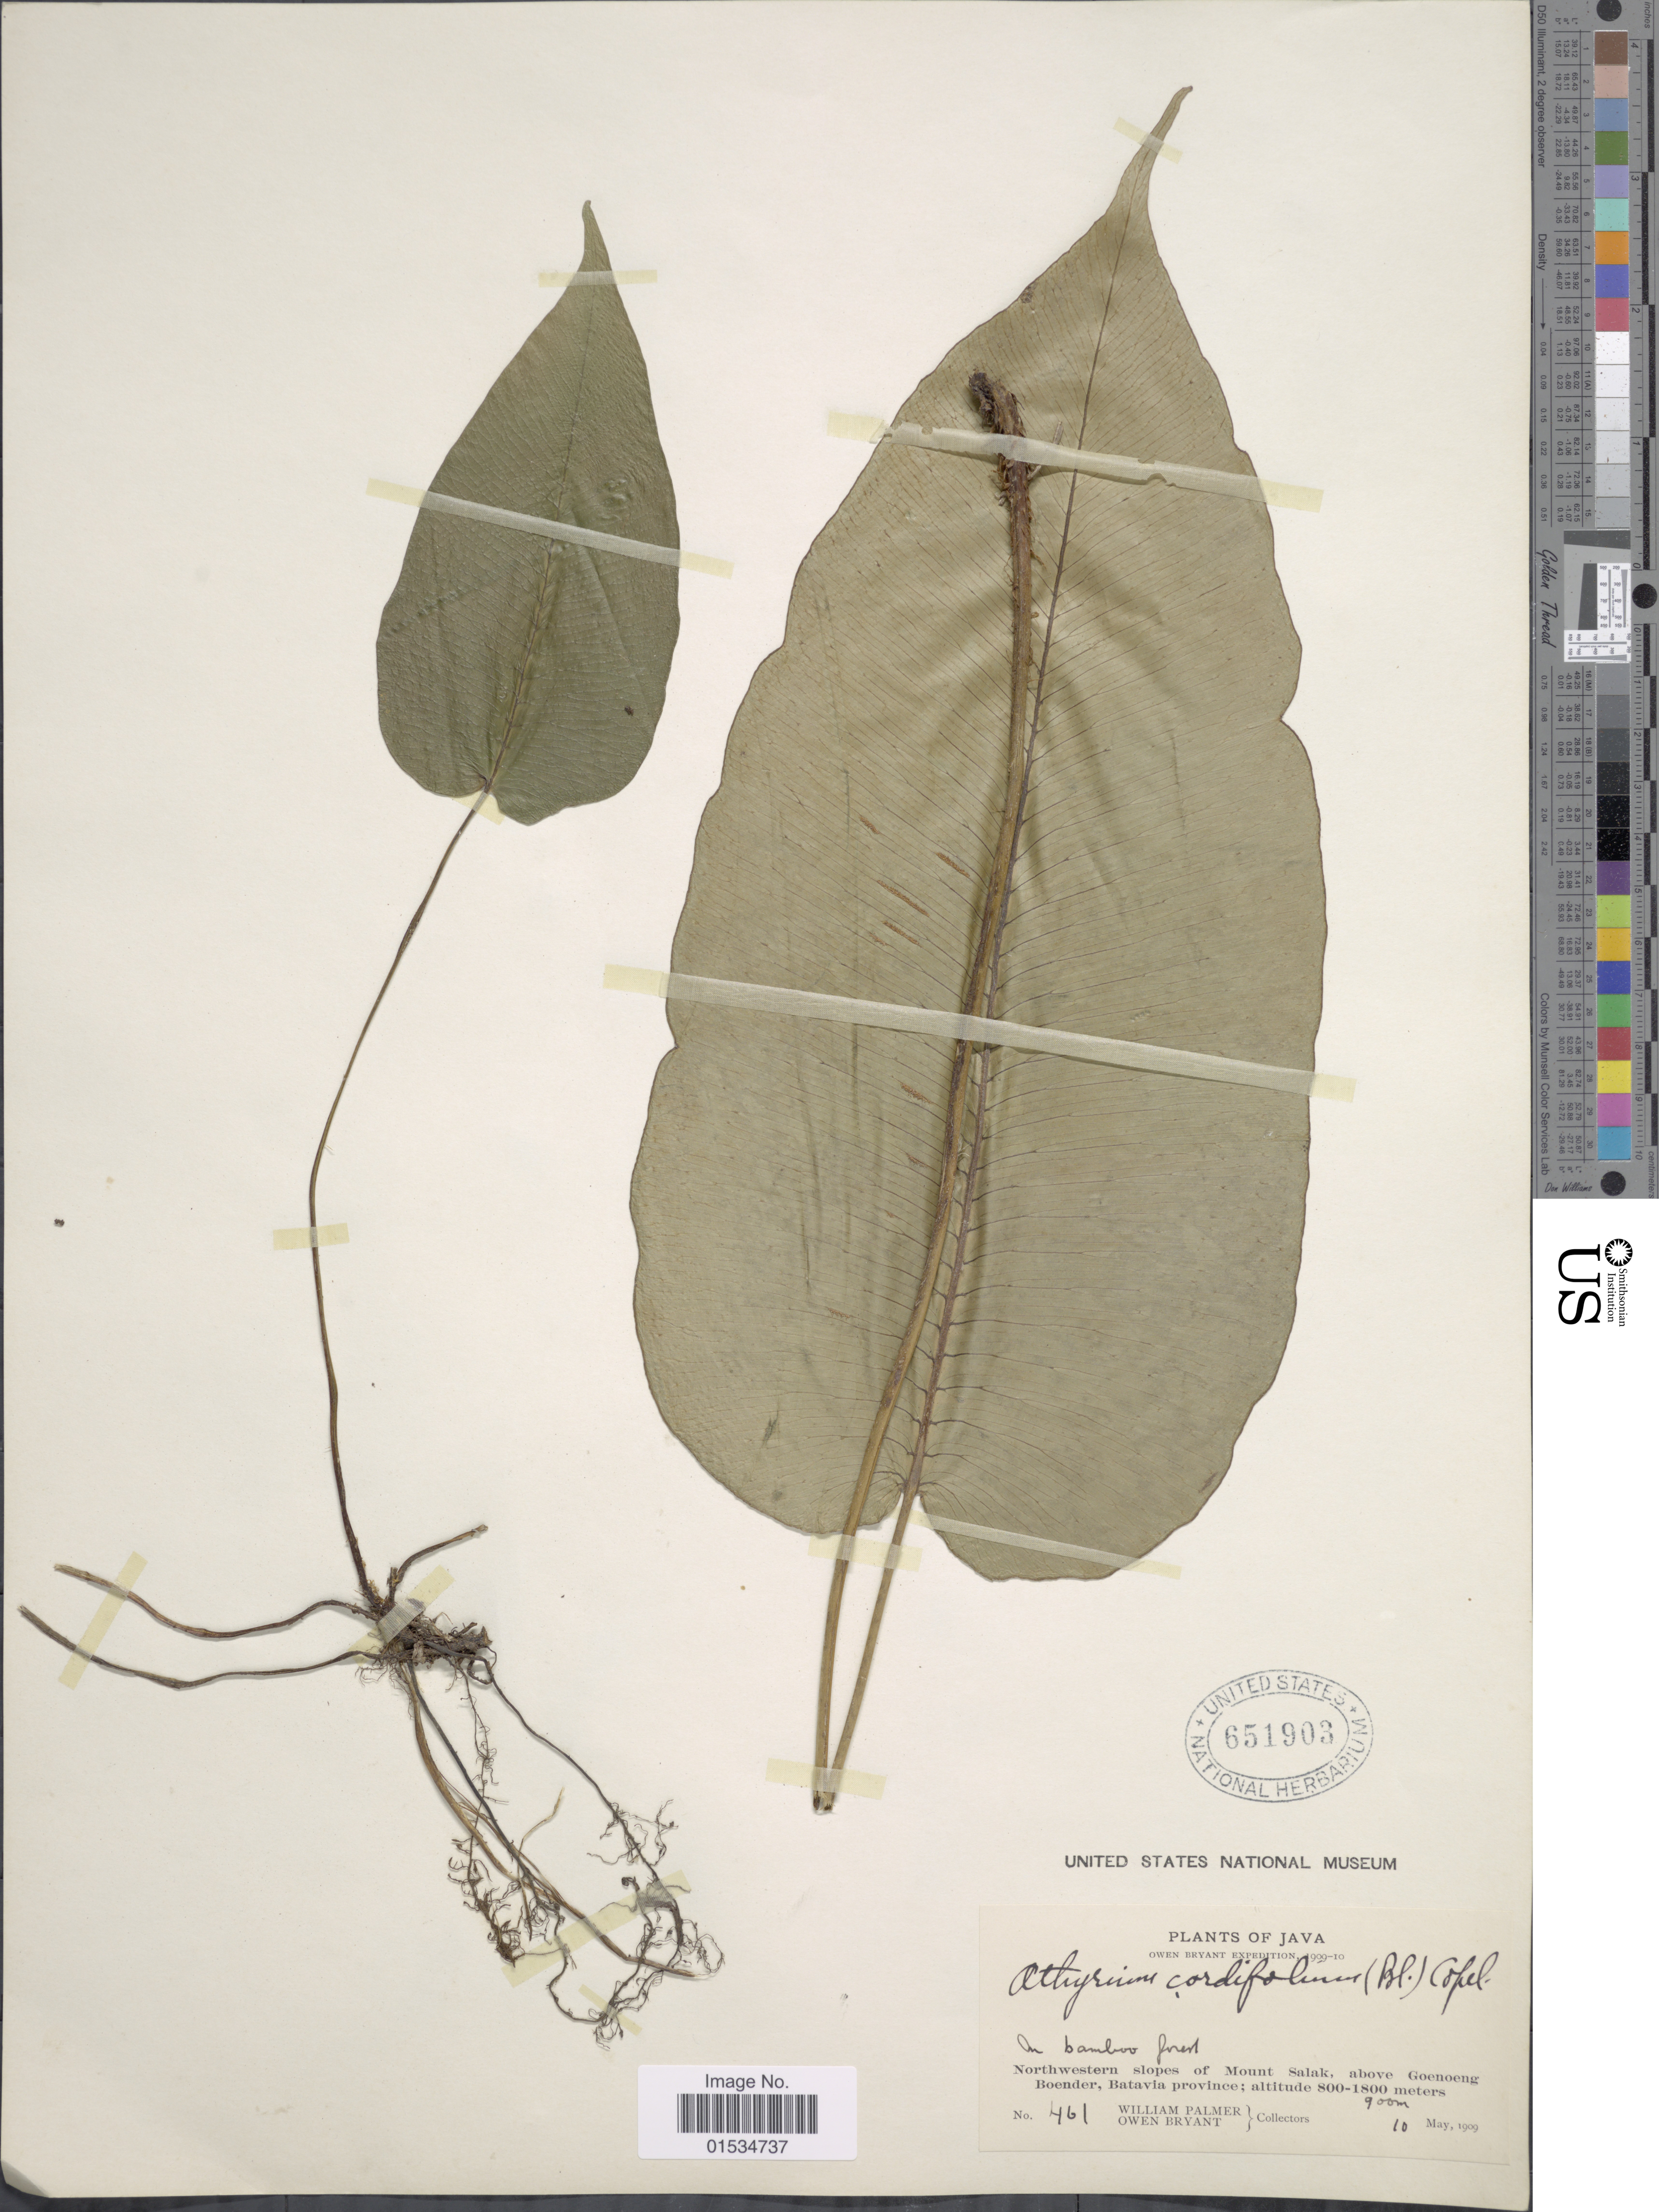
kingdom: Plantae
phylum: Tracheophyta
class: Polypodiopsida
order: Polypodiales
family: Athyriaceae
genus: Diplazium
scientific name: Diplazium cordifolium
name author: Blume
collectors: W. Palmer & O. Bryant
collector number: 461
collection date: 1909-05-10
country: Indonesia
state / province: Java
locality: Northwestern slopes of Mount Salak, above Goengoeng Boender, Batavia Province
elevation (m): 900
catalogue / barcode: US 651903